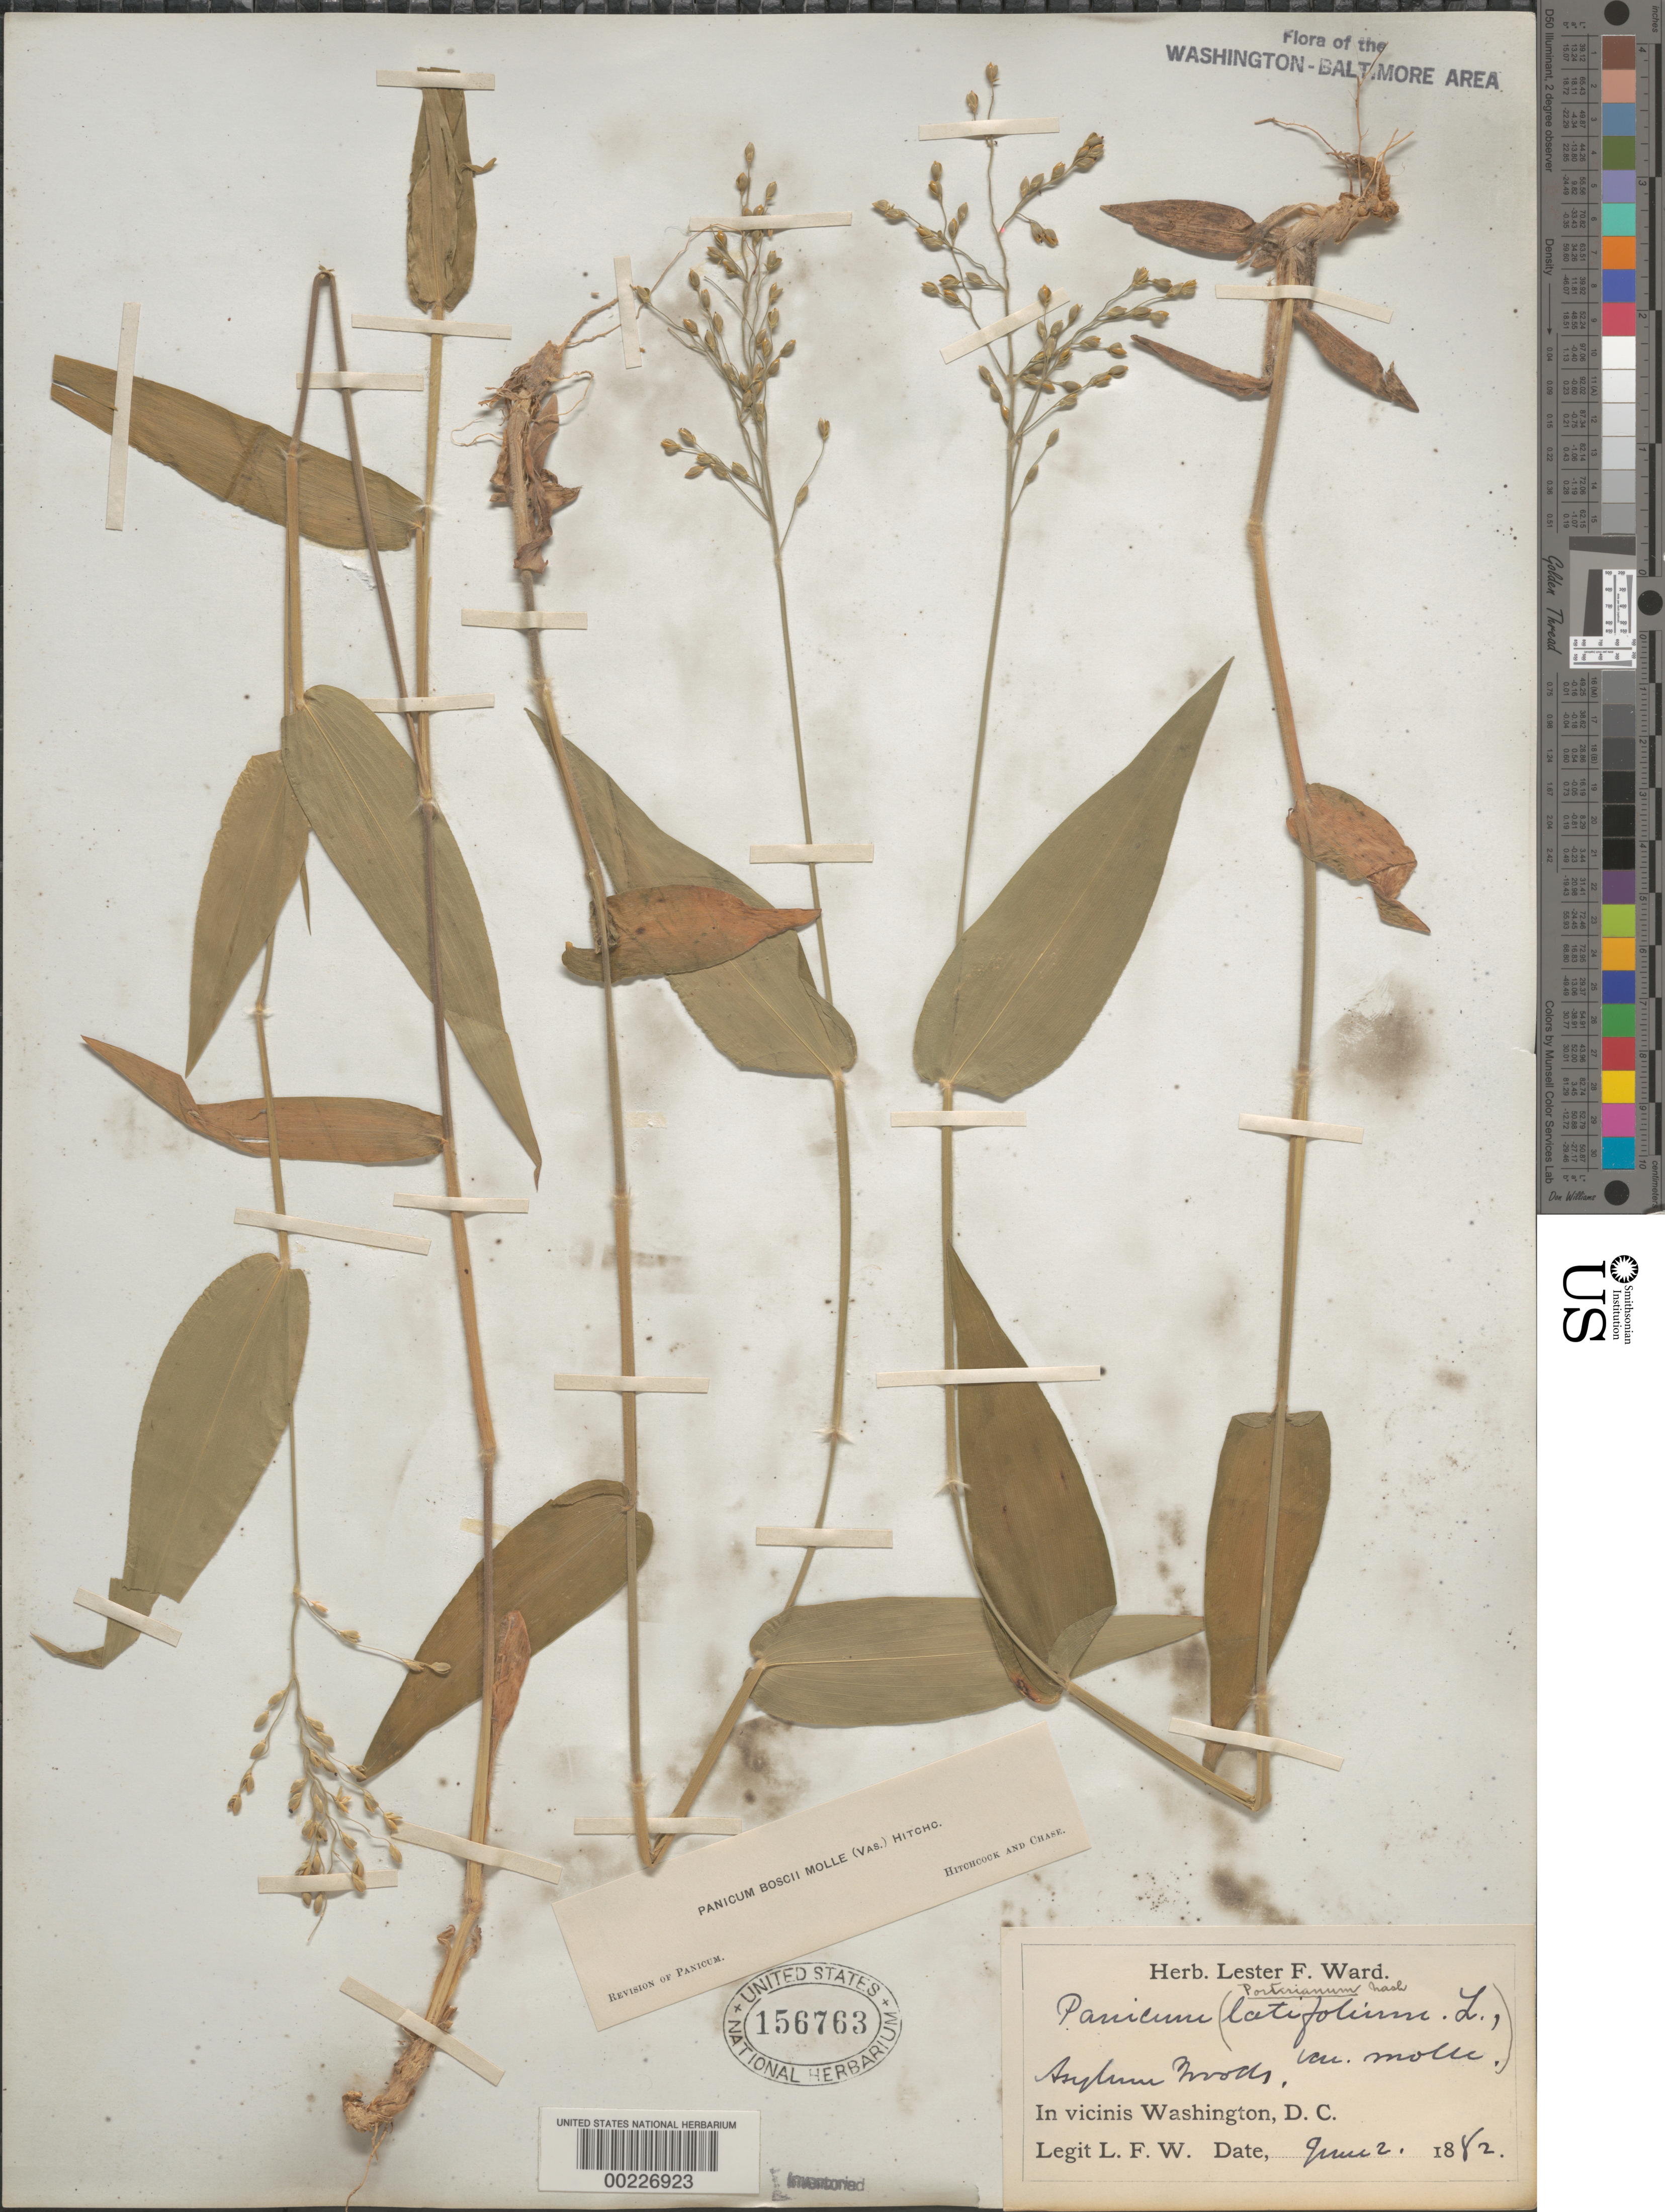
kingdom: Plantae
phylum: Tracheophyta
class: Liliopsida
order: Poales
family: Poaceae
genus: Dichanthelium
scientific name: Dichanthelium boscii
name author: (Poir.) Gould & C.A. Clark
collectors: L. F. Ward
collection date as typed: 02 Jun 1882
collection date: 1882-06-02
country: United States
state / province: District of Columbia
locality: Asylum Woods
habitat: Woods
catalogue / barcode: US 156763